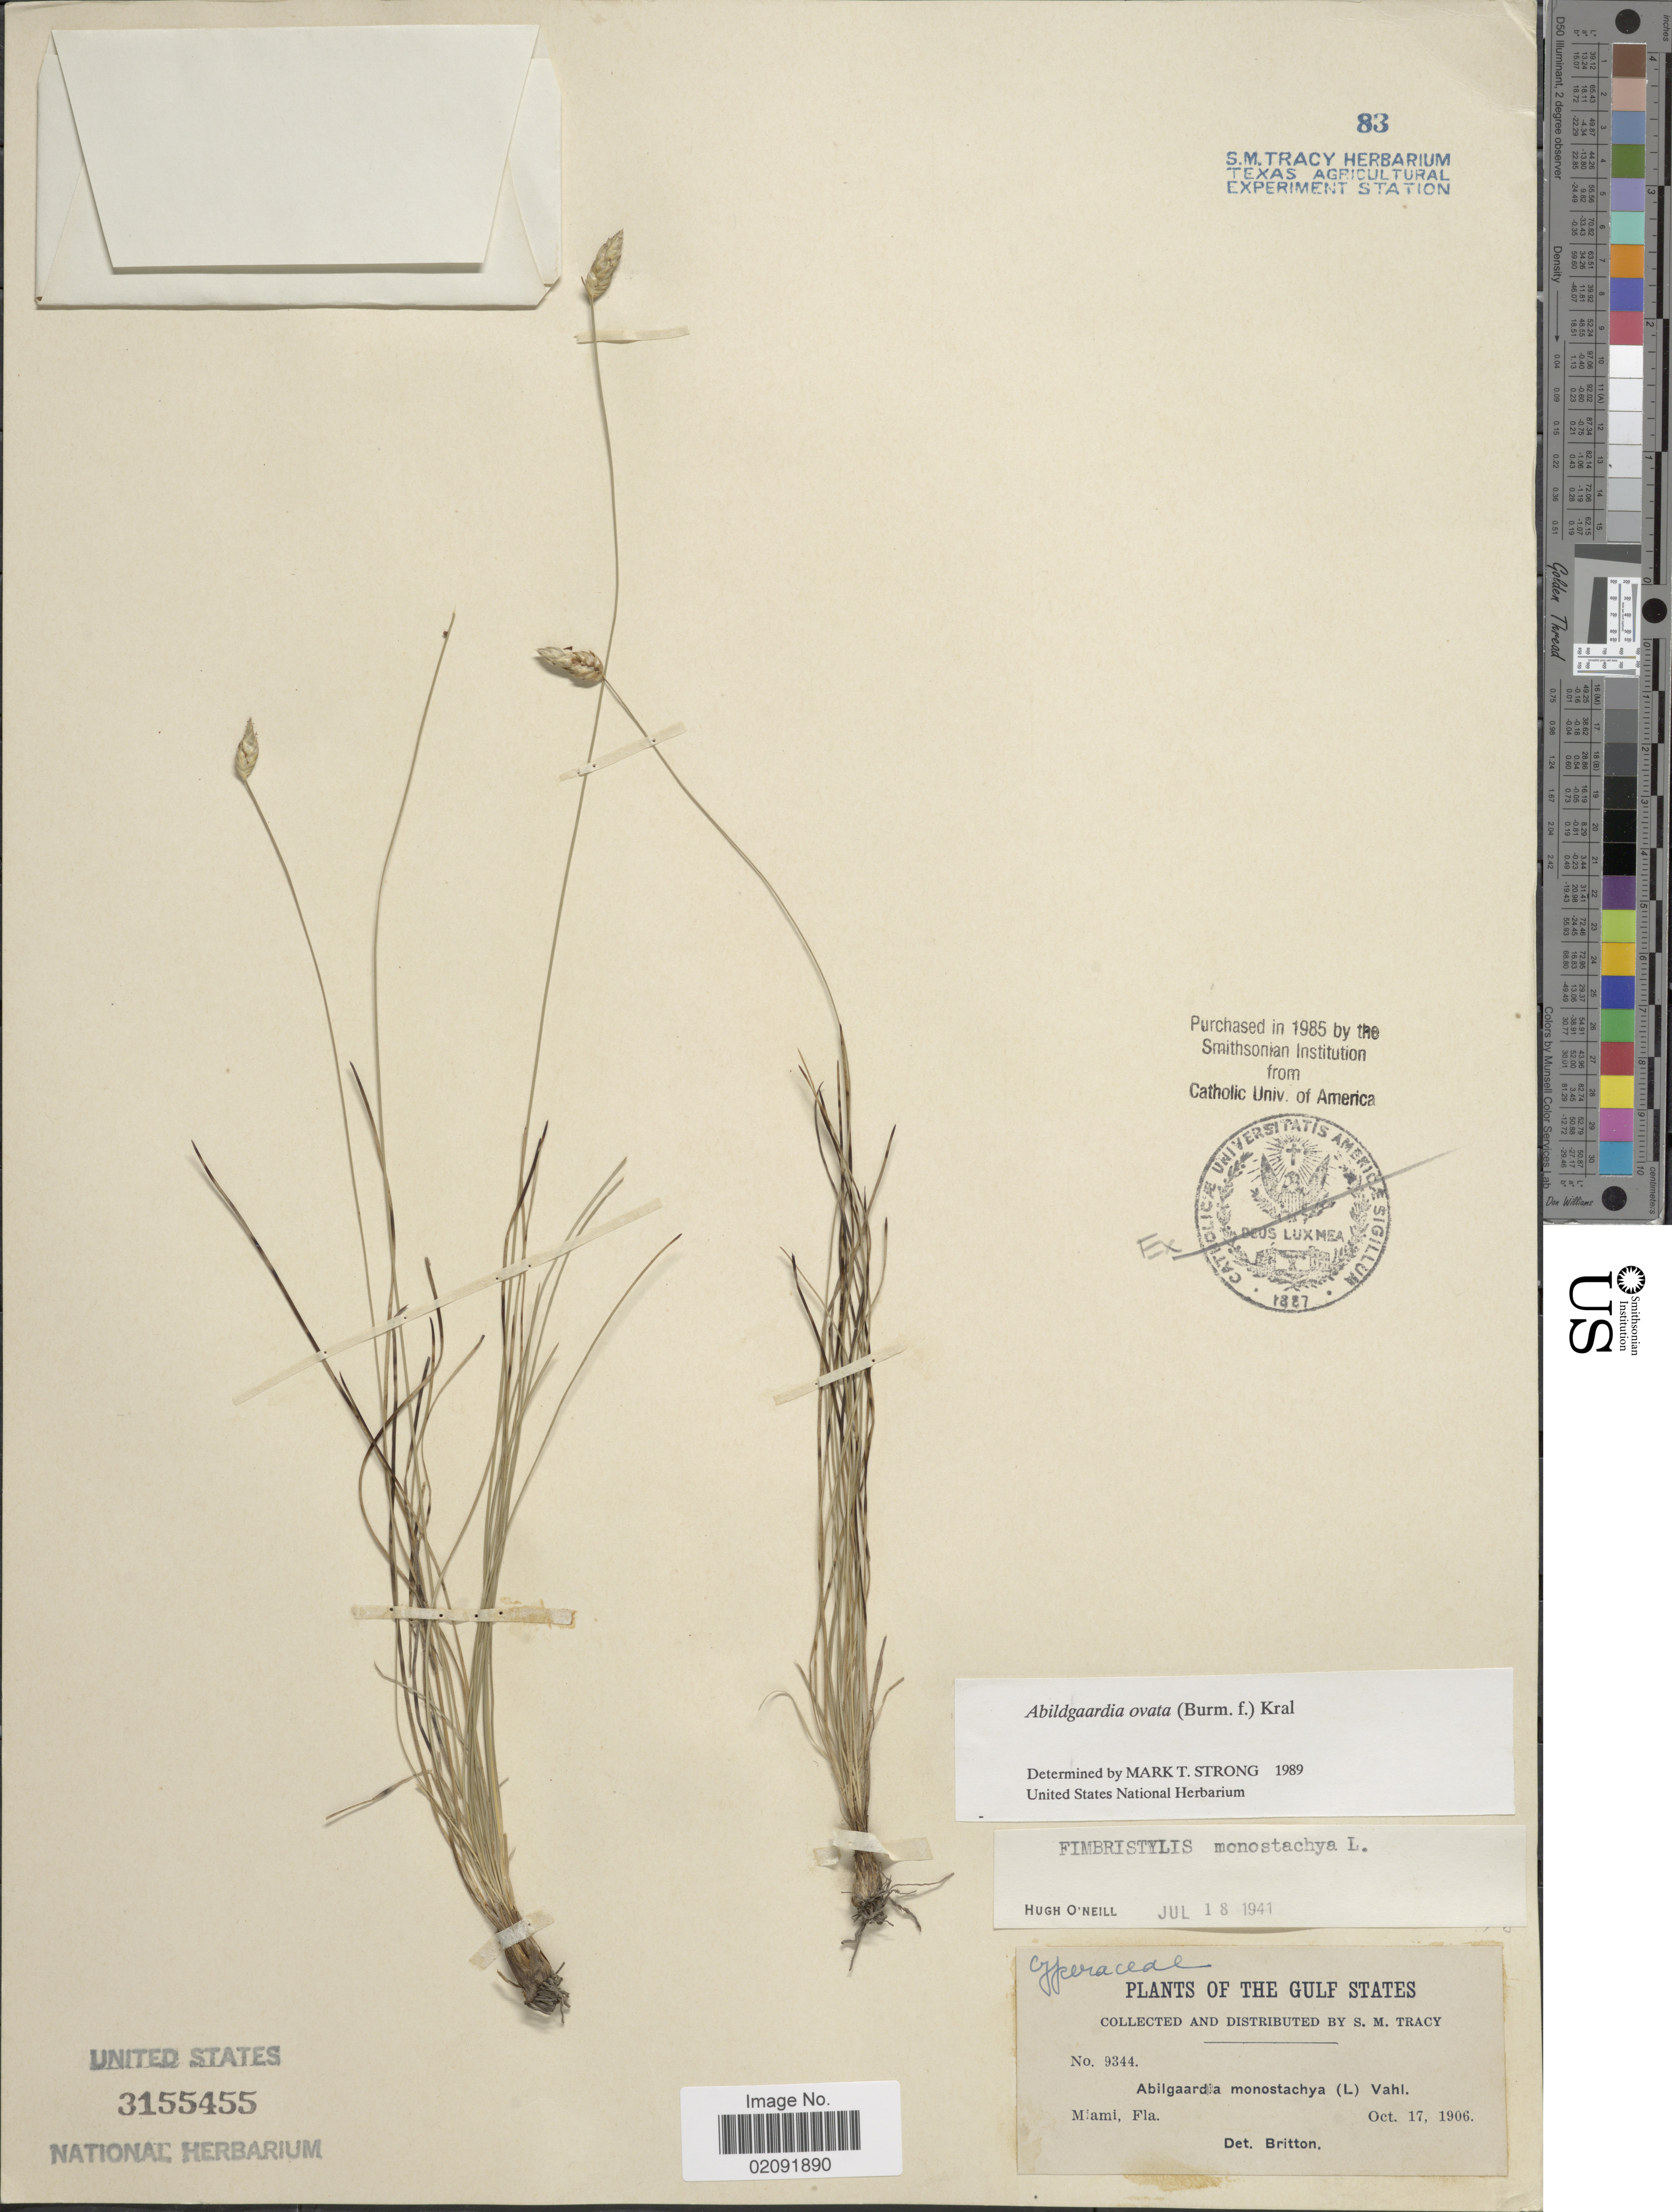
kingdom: Plantae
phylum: Tracheophyta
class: Liliopsida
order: Poales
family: Cyperaceae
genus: Abildgaardia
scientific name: Abildgaardia ovata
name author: (Burm. f.) Kral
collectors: S. M. Tracy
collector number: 9344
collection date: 1906-10-17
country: United States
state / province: Florida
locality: The Gulf States, Miami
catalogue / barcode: US 3155455